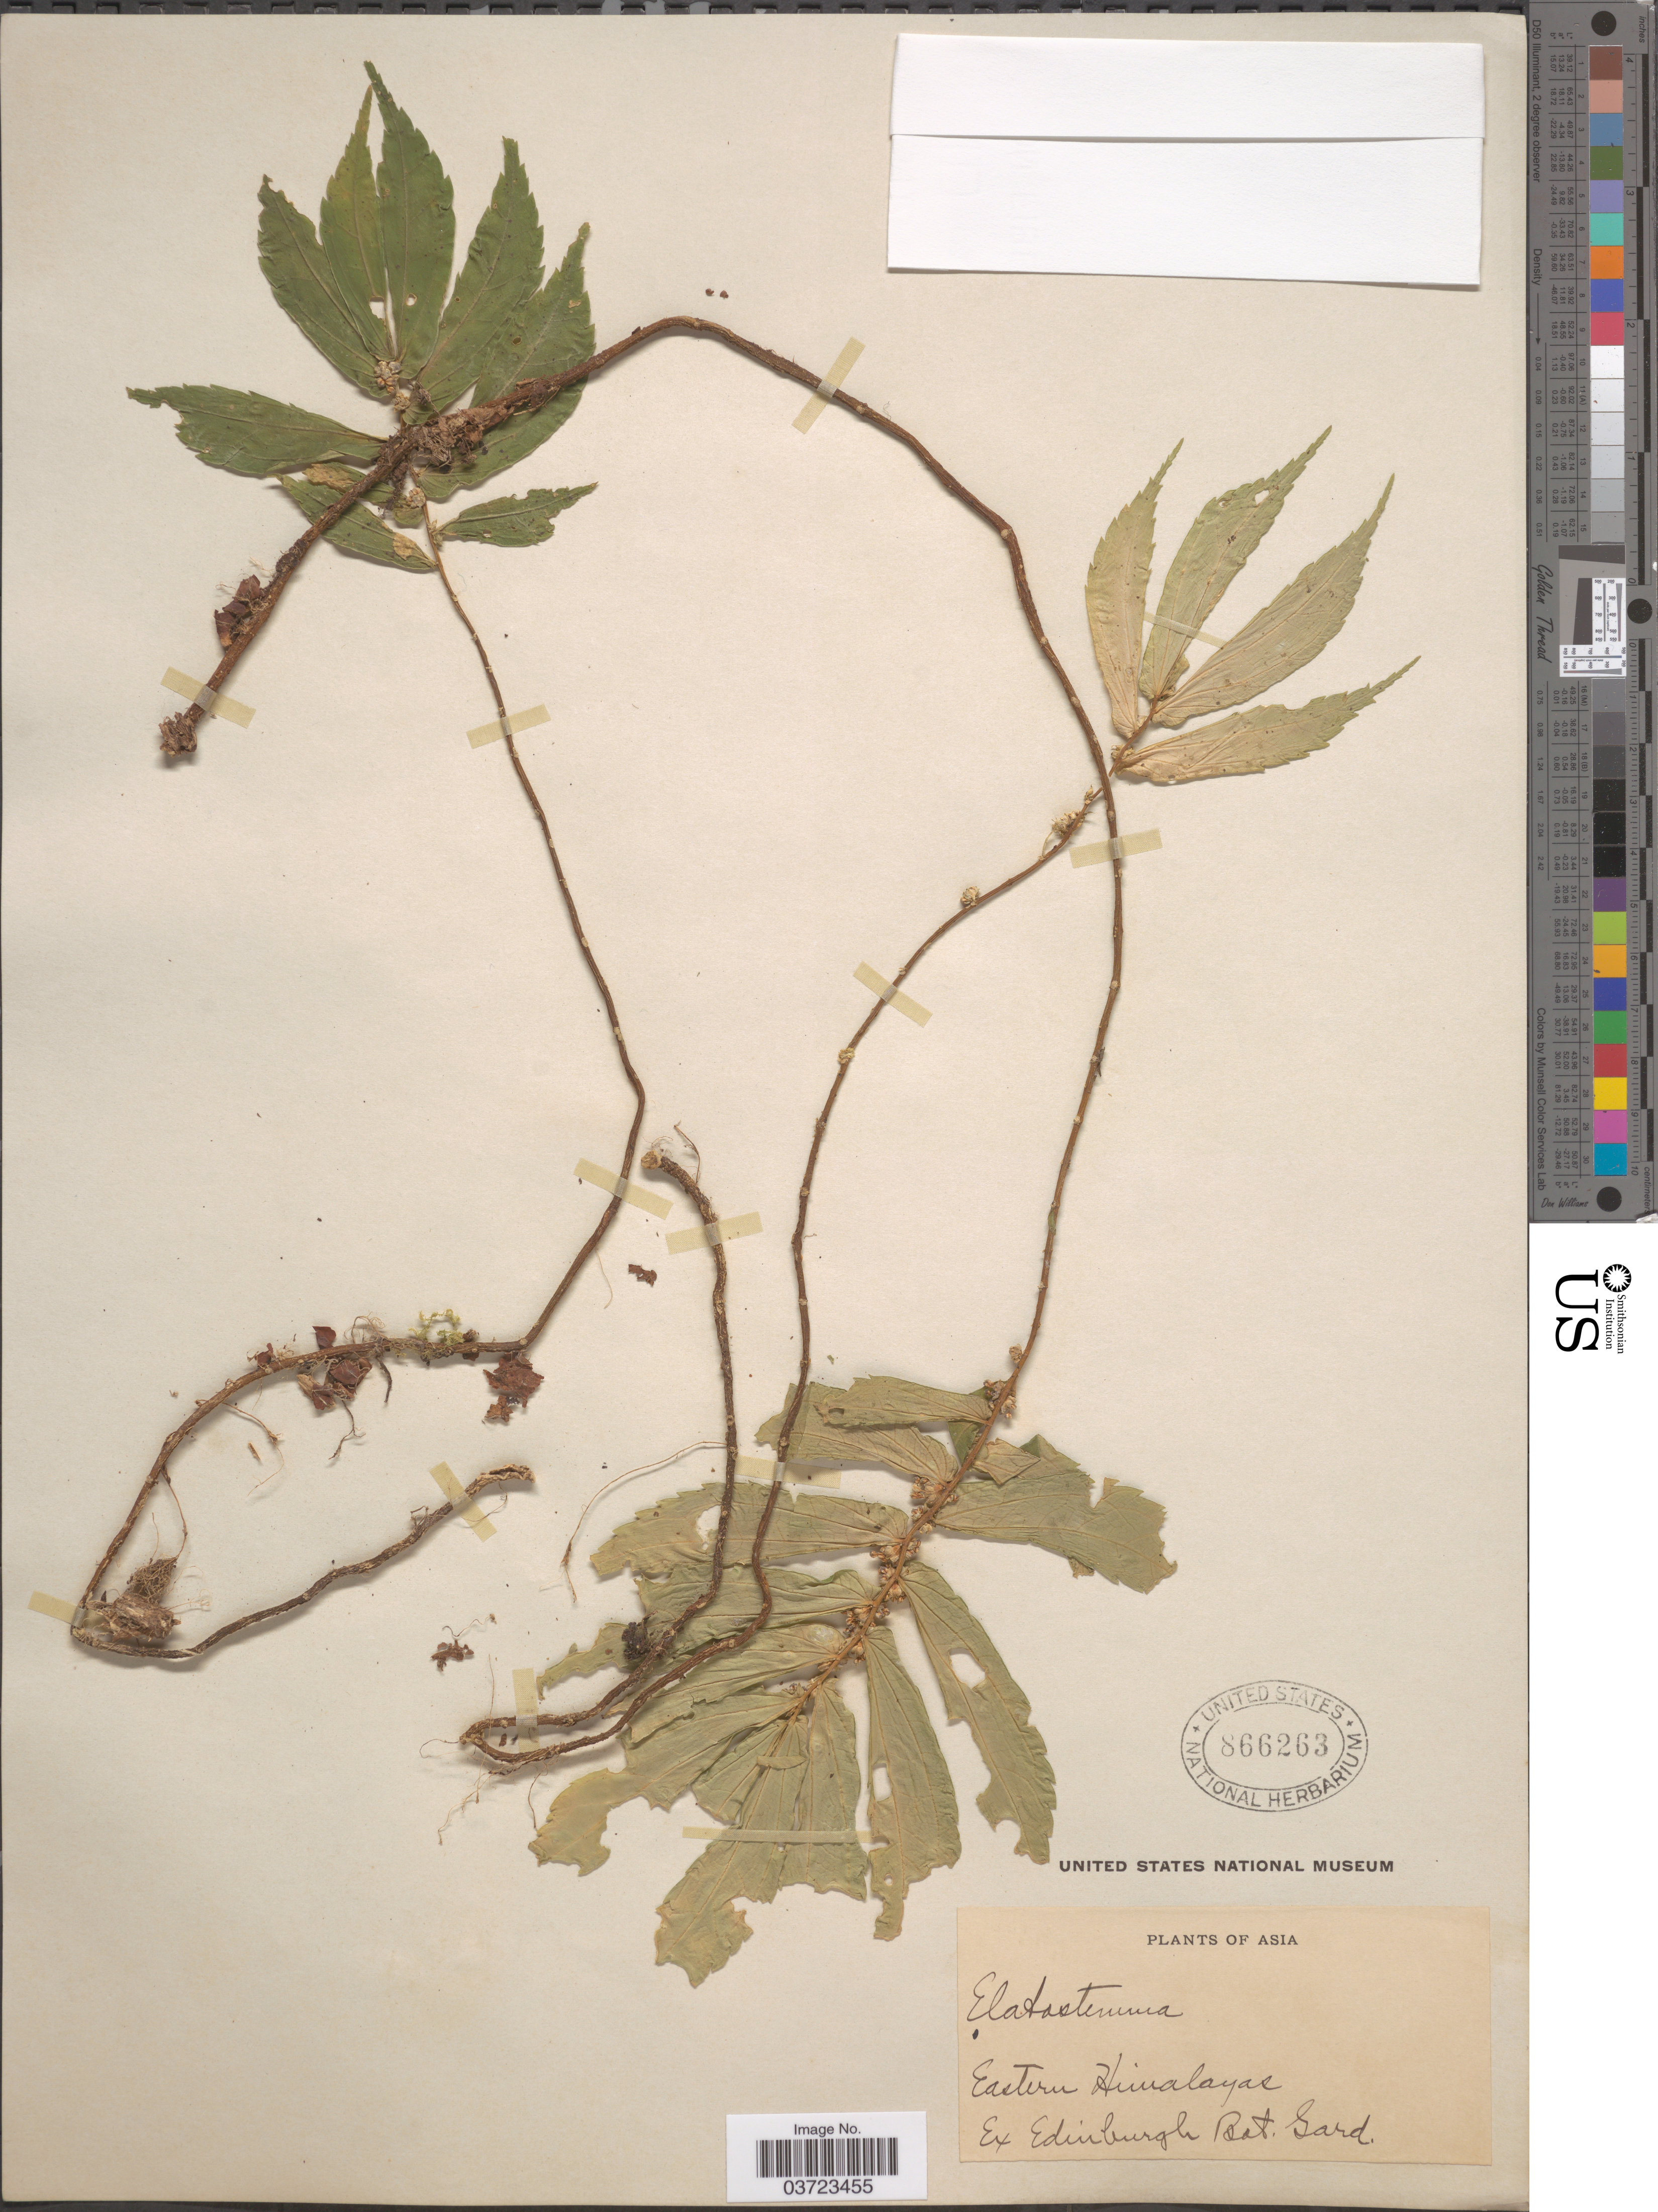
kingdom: Plantae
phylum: Tracheophyta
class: Magnoliopsida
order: Rosales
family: Urticaceae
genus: Elatostema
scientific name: Elatostema sp.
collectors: Edinburg Bot. Gard.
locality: Asia. Eastern Himalayas.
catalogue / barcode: US 866263